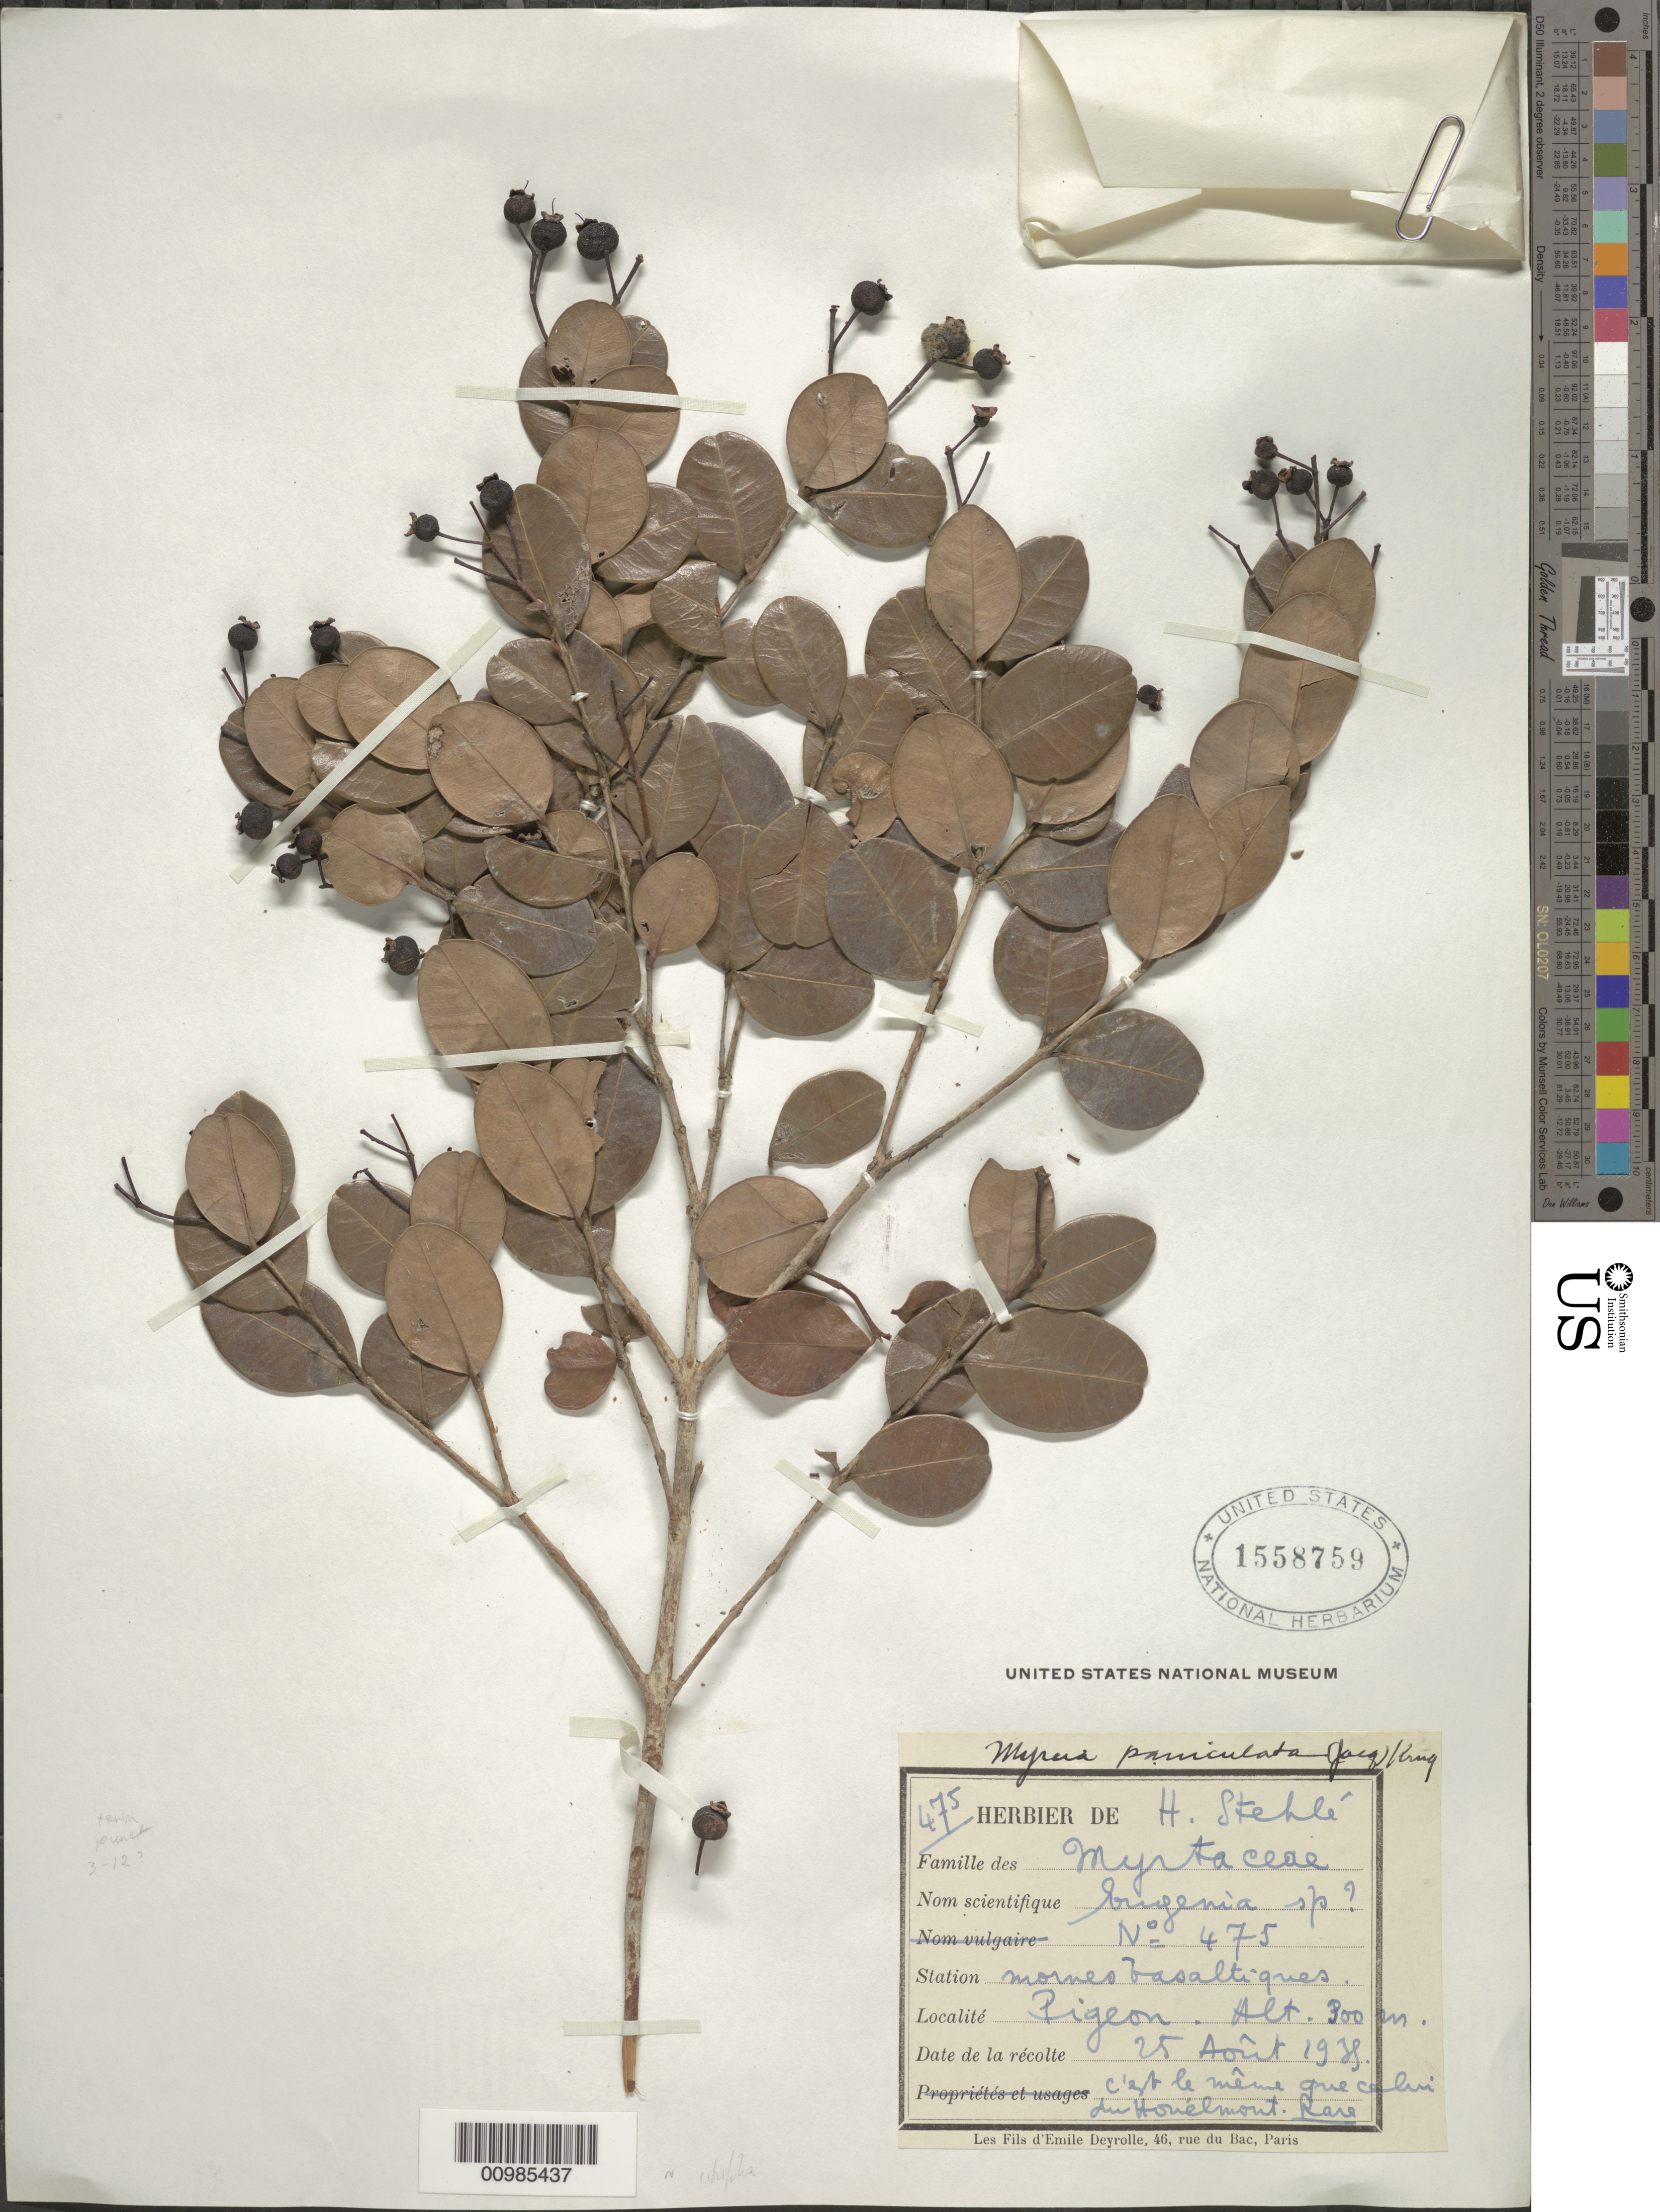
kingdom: Plantae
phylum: Tracheophyta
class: Magnoliopsida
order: Myrtales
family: Myrtaceae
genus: Myrcia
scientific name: Myrcia citrifolia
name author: (Aubl.) Urb.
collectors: H. Stehlé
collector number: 475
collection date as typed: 25 Aug 1938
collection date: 1938-08-25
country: Guadeloupe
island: Basse Terre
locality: Pigeon Island.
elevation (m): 300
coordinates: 0 N, 0 E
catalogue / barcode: US 1558759